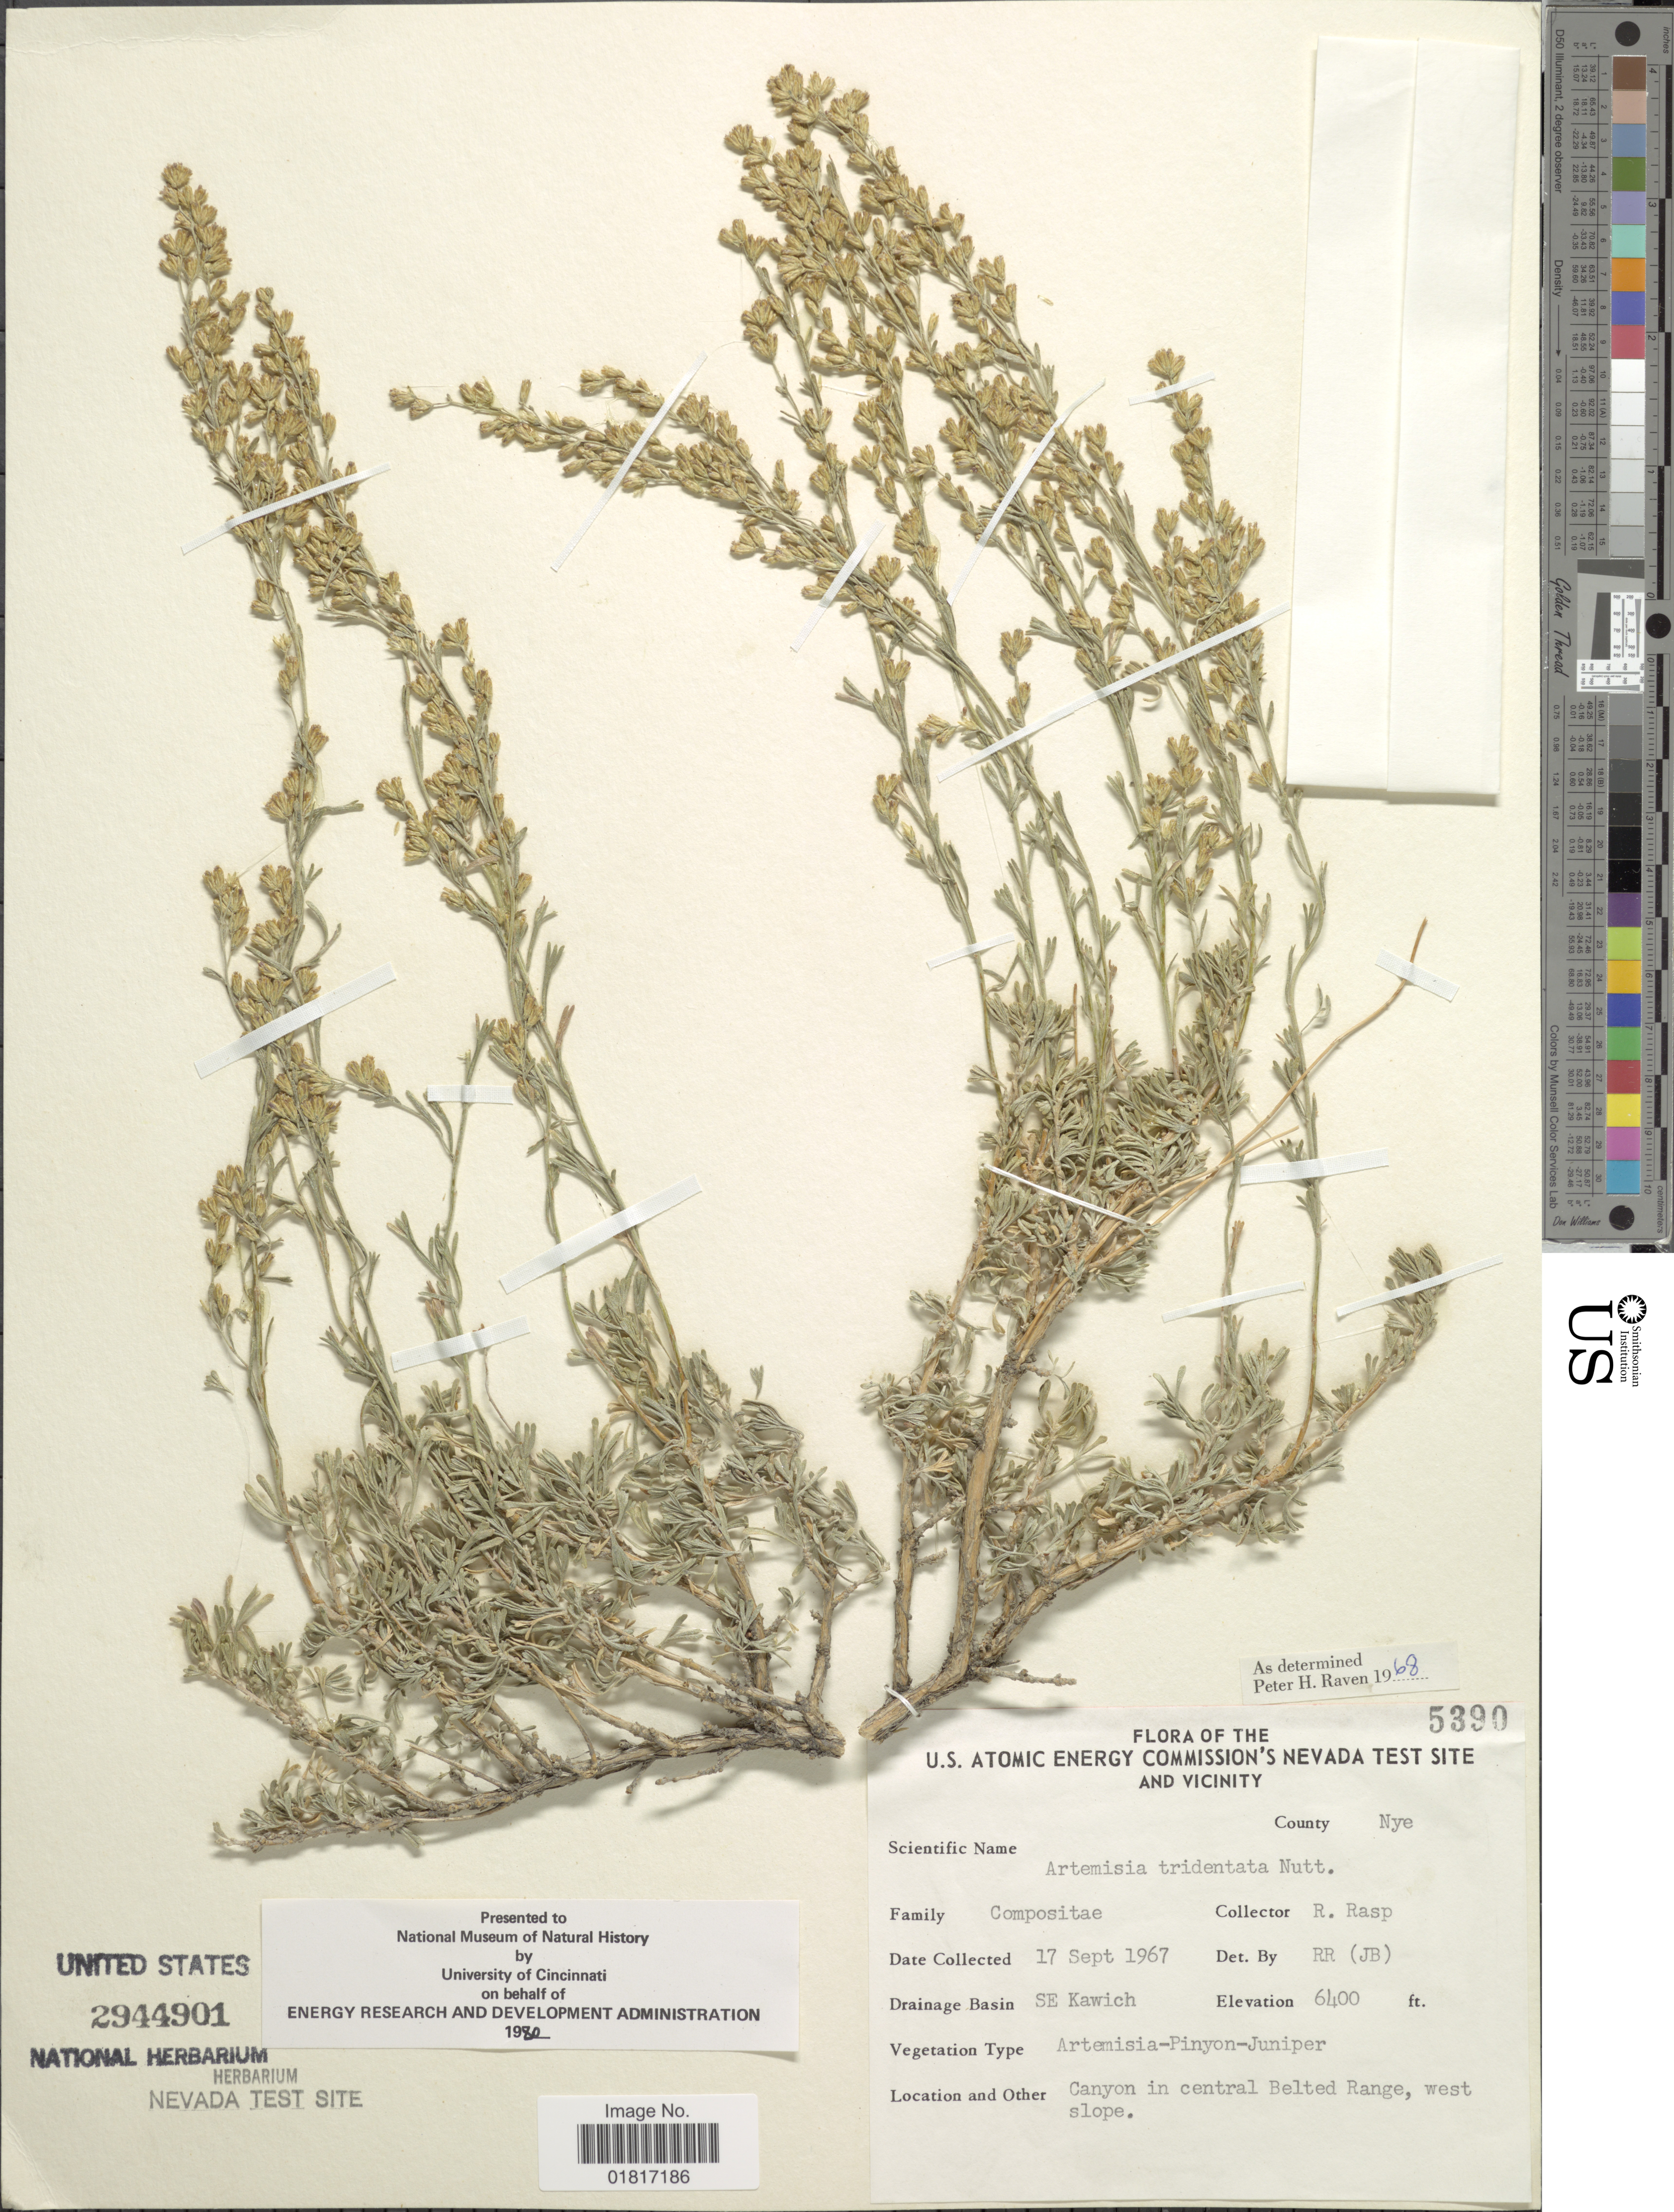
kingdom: Plantae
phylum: Tracheophyta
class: Magnoliopsida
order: Asterales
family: Asteraceae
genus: Artemisia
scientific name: Artemisia tridentata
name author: Nutt.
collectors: R. Rasp.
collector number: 5390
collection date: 1967-09-17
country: United States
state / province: Nevada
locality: U.S. Atomic Energy Commision's Nevada Test Site and Vicinity, County Nye, Drainage Basin SE Kawich, Canyon in central Belted Range, west slope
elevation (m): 1951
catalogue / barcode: US 2944901